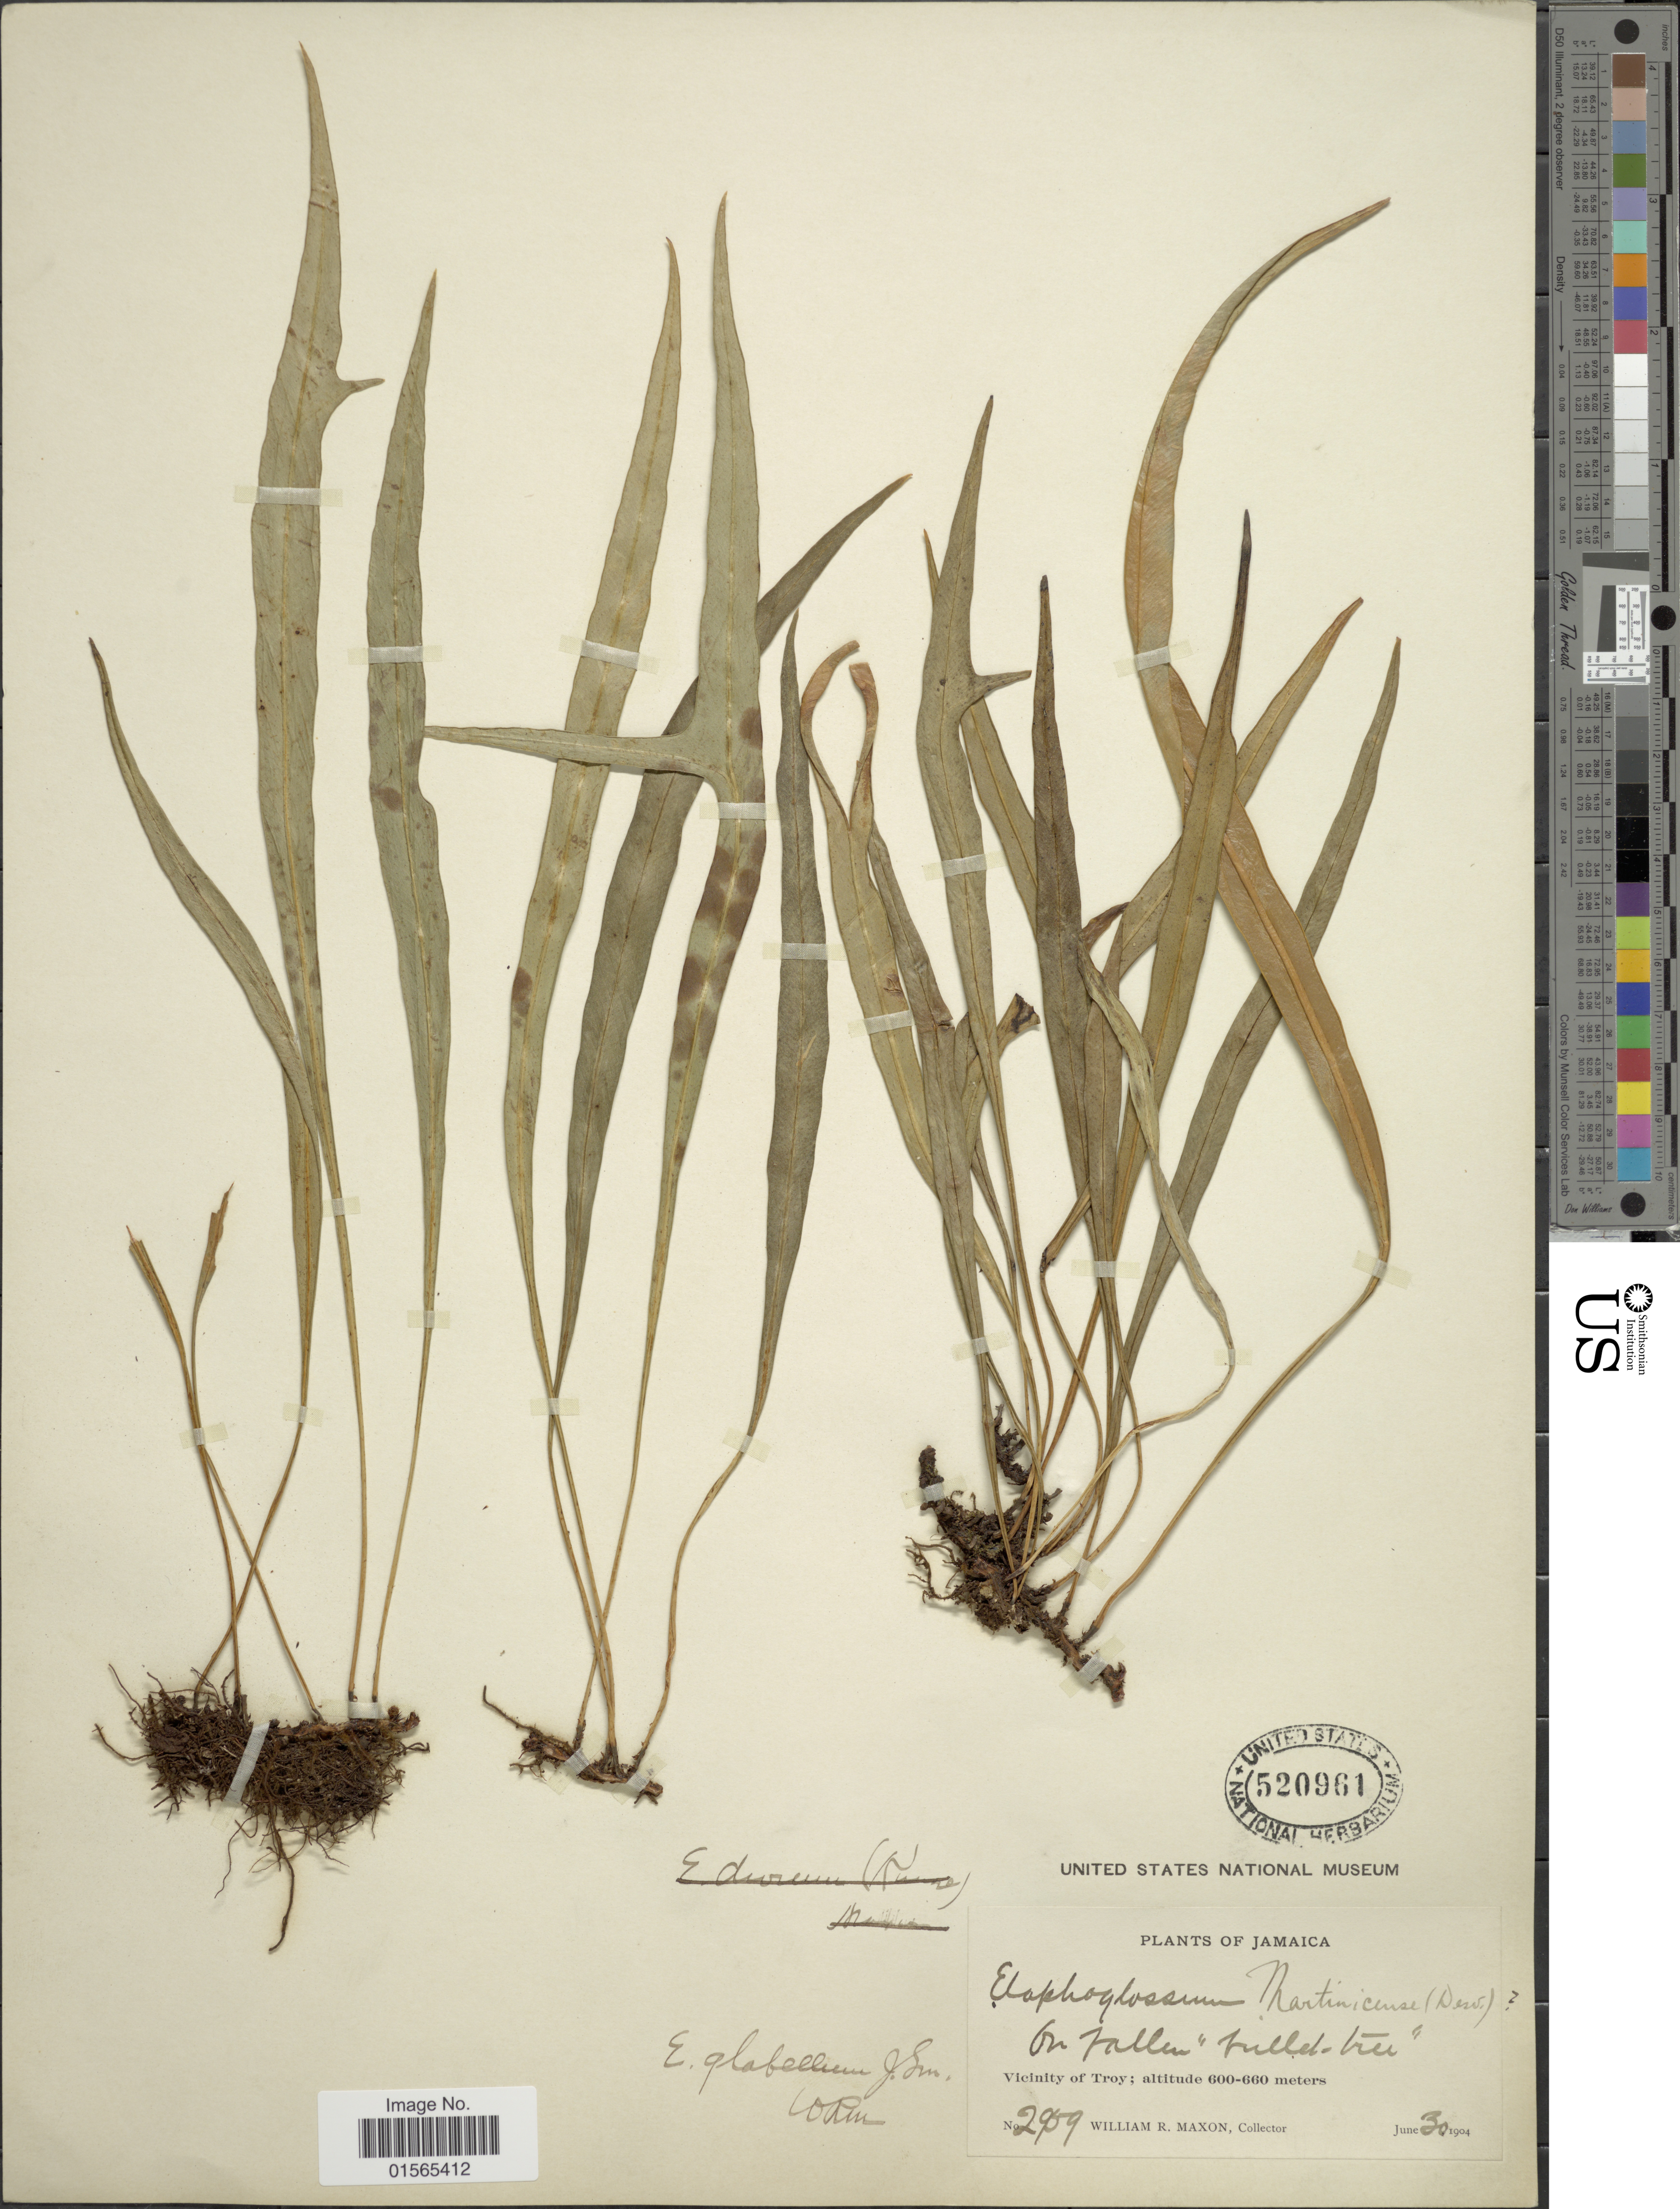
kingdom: Plantae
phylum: Tracheophyta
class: Polypodiopsida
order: Polypodiales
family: Dryopteridaceae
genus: Elaphoglossum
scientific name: Elaphoglossum glabellum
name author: J. Sm.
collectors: W. R. Maxon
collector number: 2959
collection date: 1904-06-30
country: Jamaica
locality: Vicinity of Troy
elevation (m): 600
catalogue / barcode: US 520961